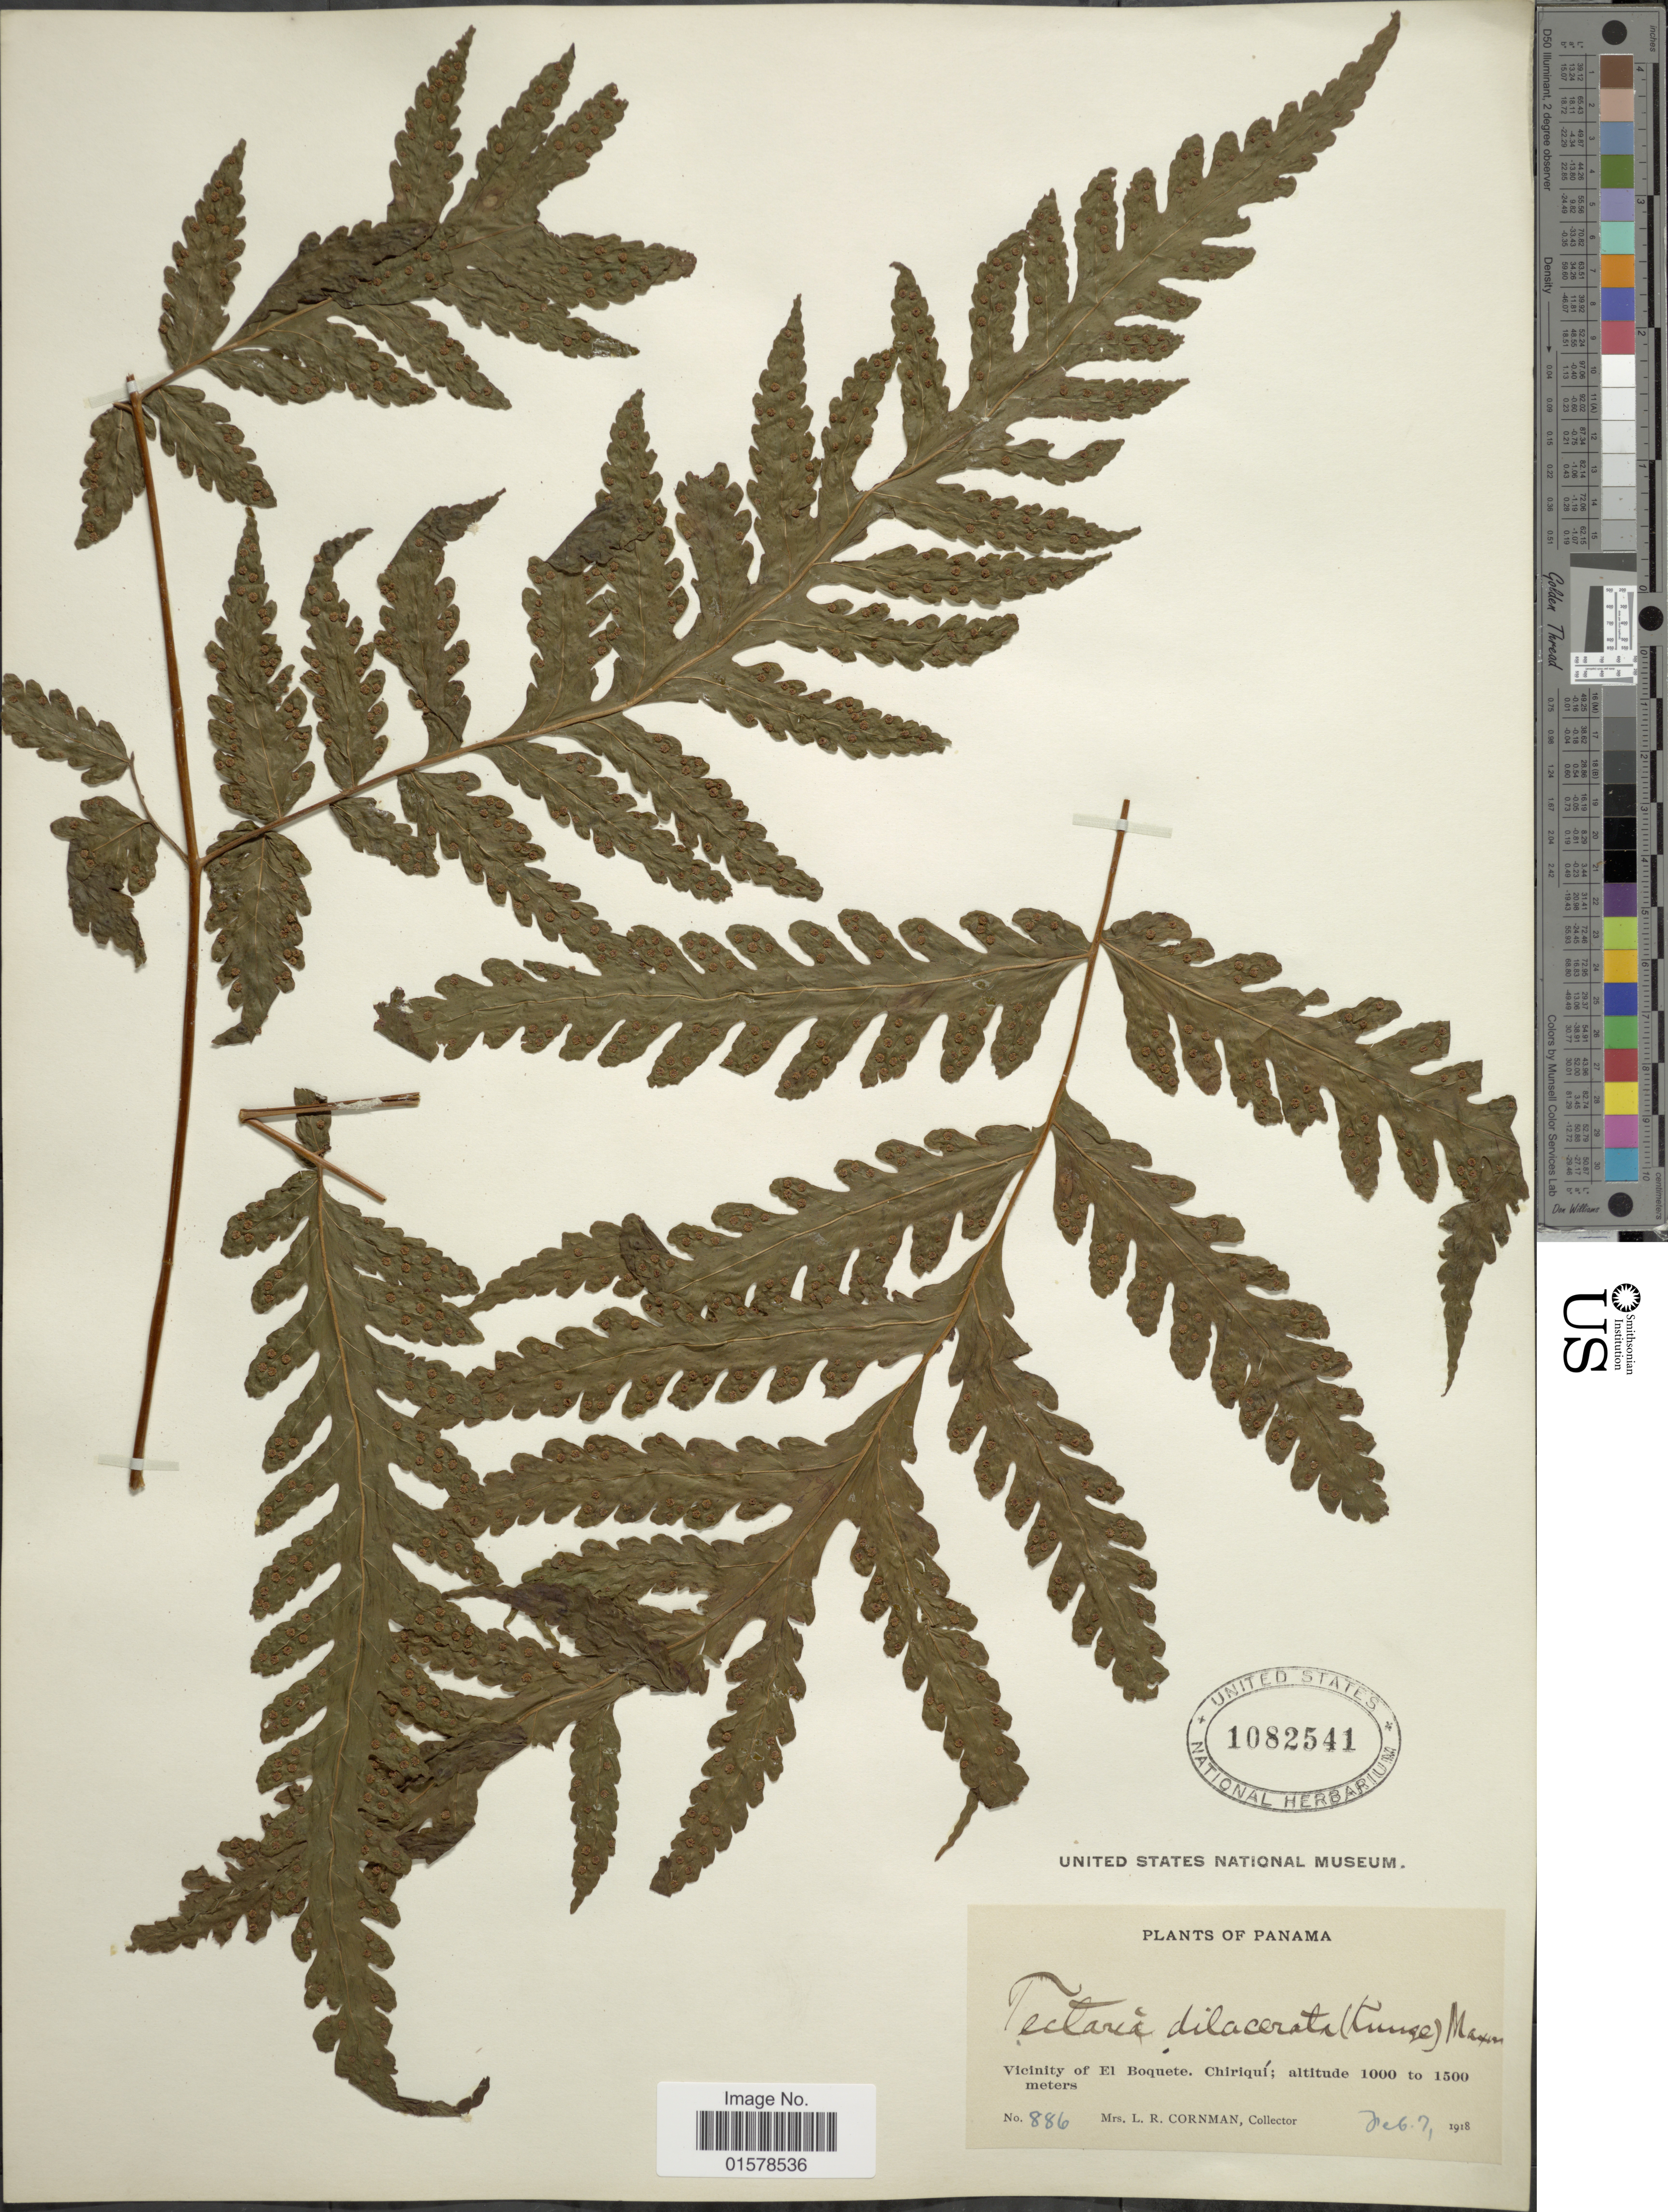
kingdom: Plantae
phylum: Tracheophyta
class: Polypodiopsida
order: Polypodiales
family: Tectariaceae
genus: Tectaria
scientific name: Tectaria mexicana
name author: (Fée) C.V. Morton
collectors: L. Cornman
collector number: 886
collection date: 1918-02-07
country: Panama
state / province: Chiriqui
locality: Vicinity of El Boquete, Chiriqui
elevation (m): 1000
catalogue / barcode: US 1082541